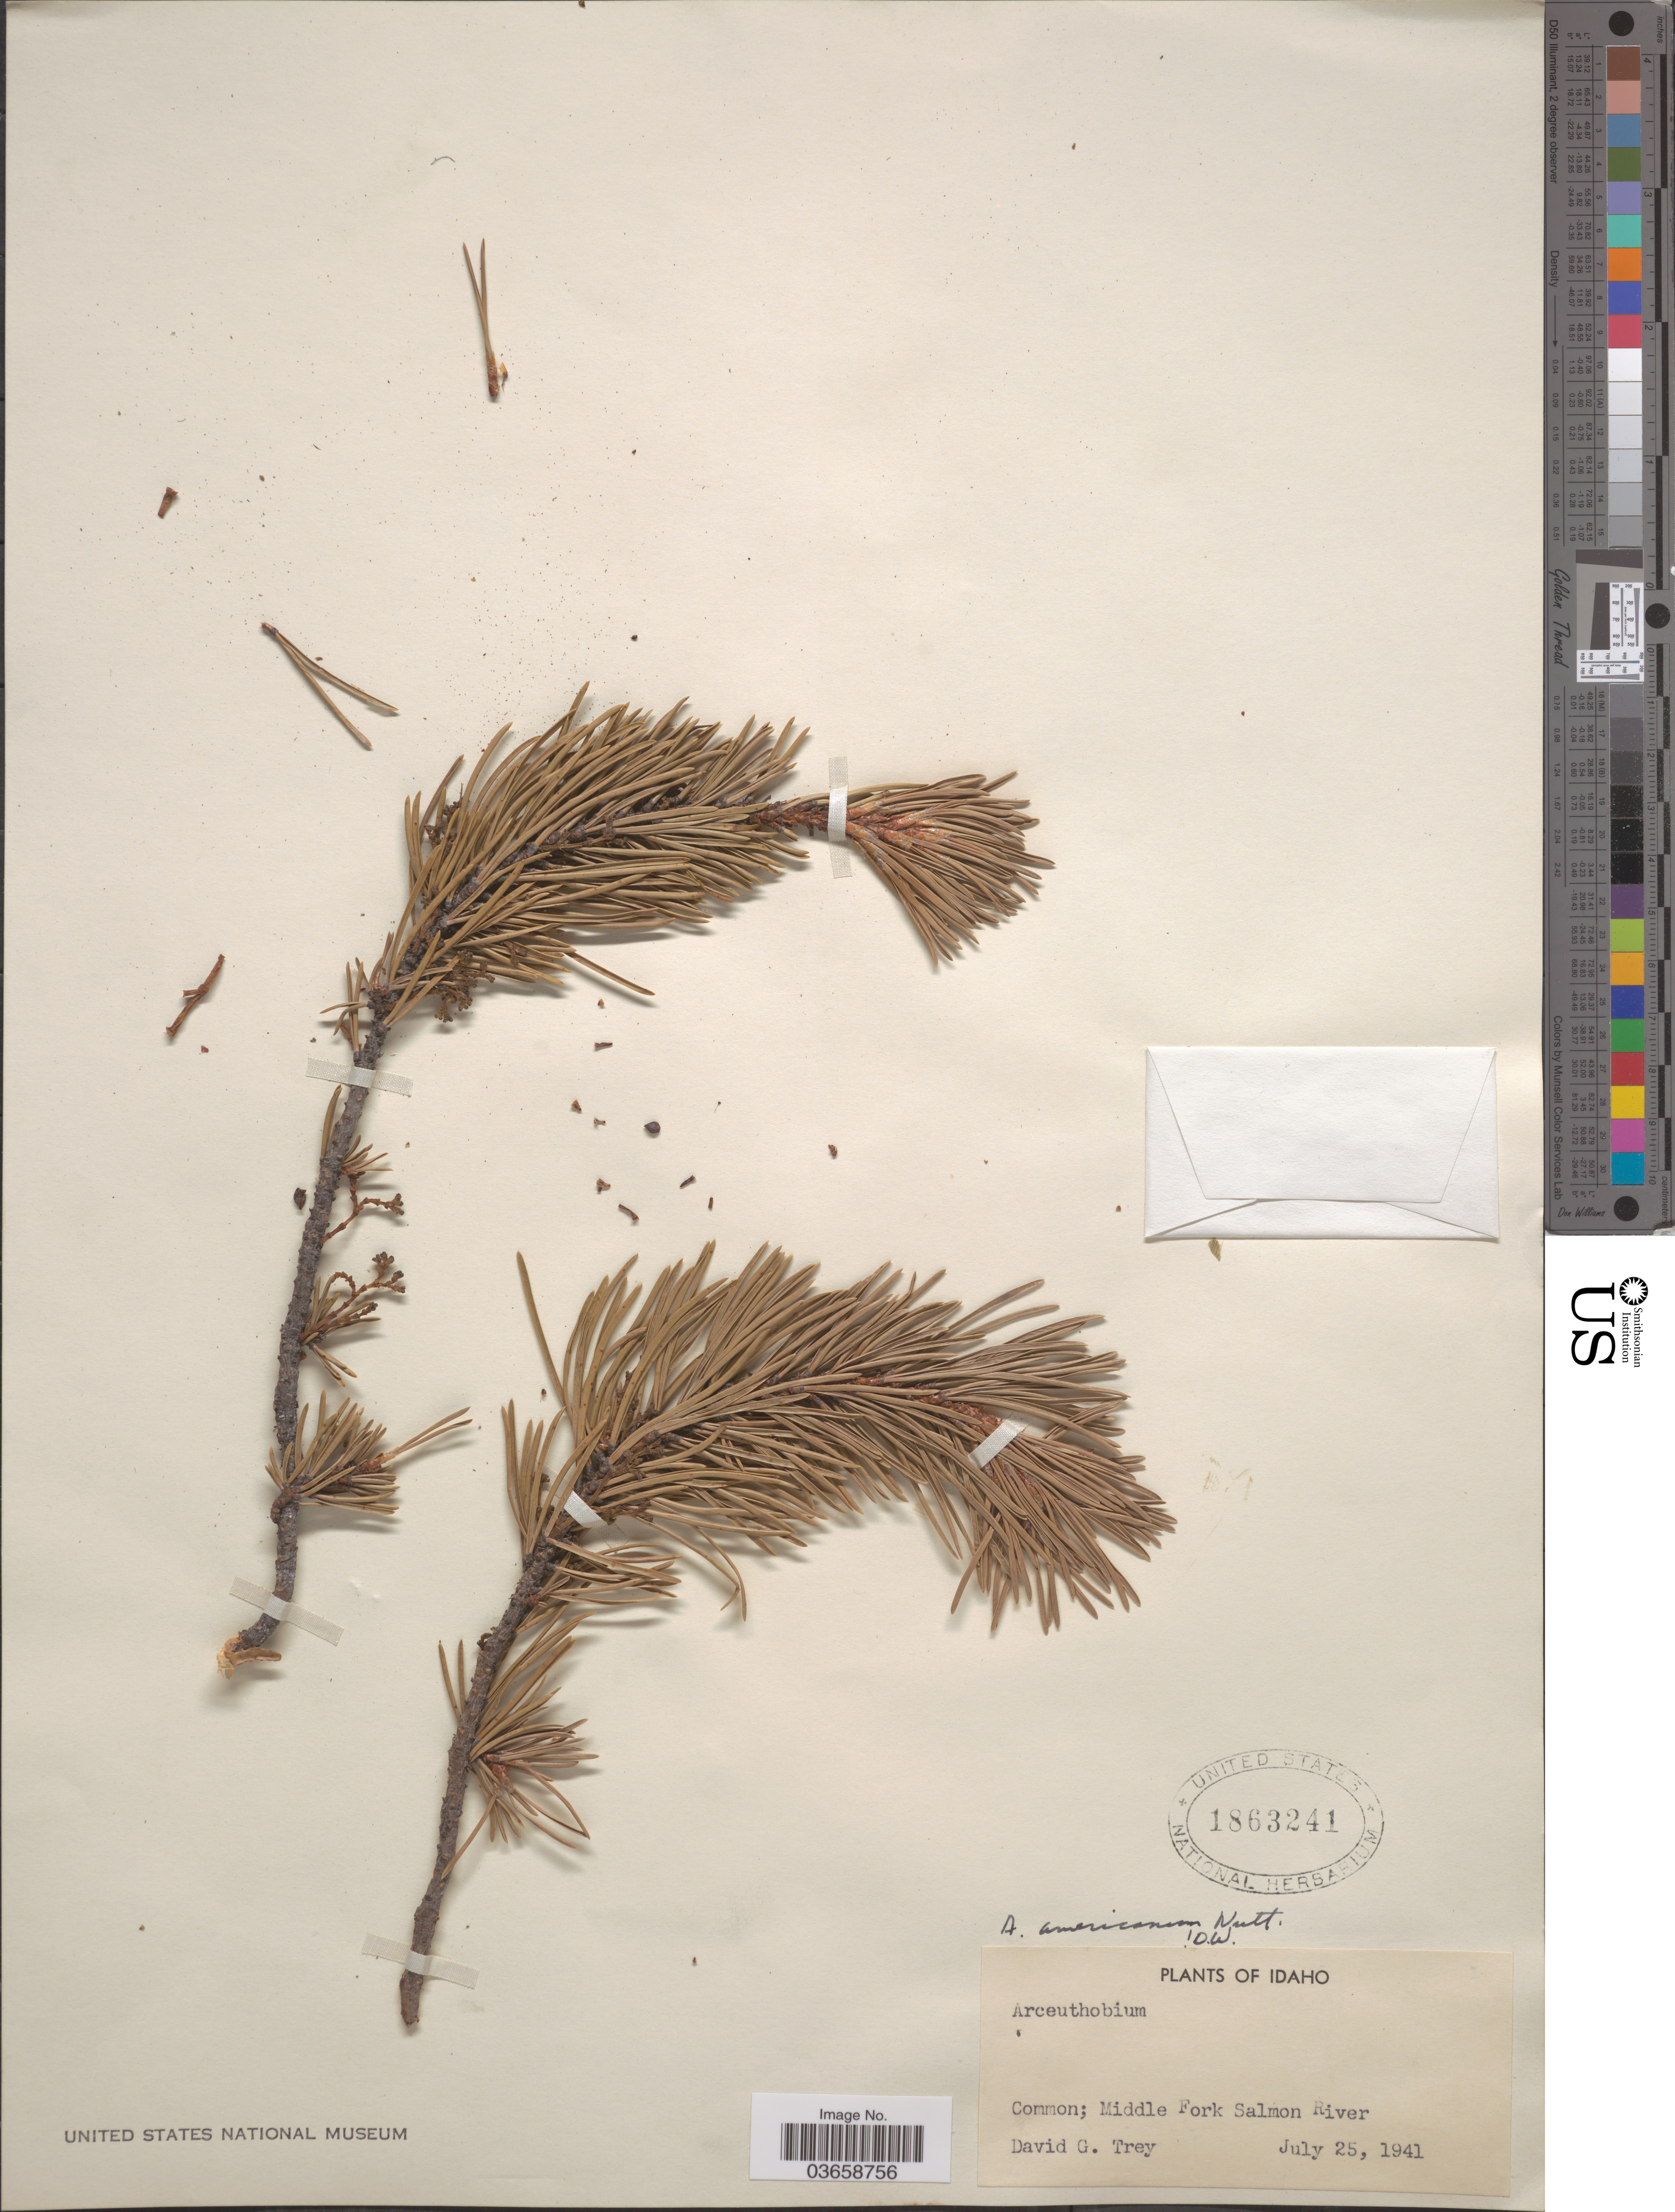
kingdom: Plantae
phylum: Tracheophyta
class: Magnoliopsida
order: Santalales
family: Viscaceae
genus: Arceuthobium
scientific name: Arceuthobium americanum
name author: Nutt. ex A. Gray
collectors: D. Trey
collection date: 1941-07-25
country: United States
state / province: Idaho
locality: Middle Fork Salmon River.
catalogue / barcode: US 1863241